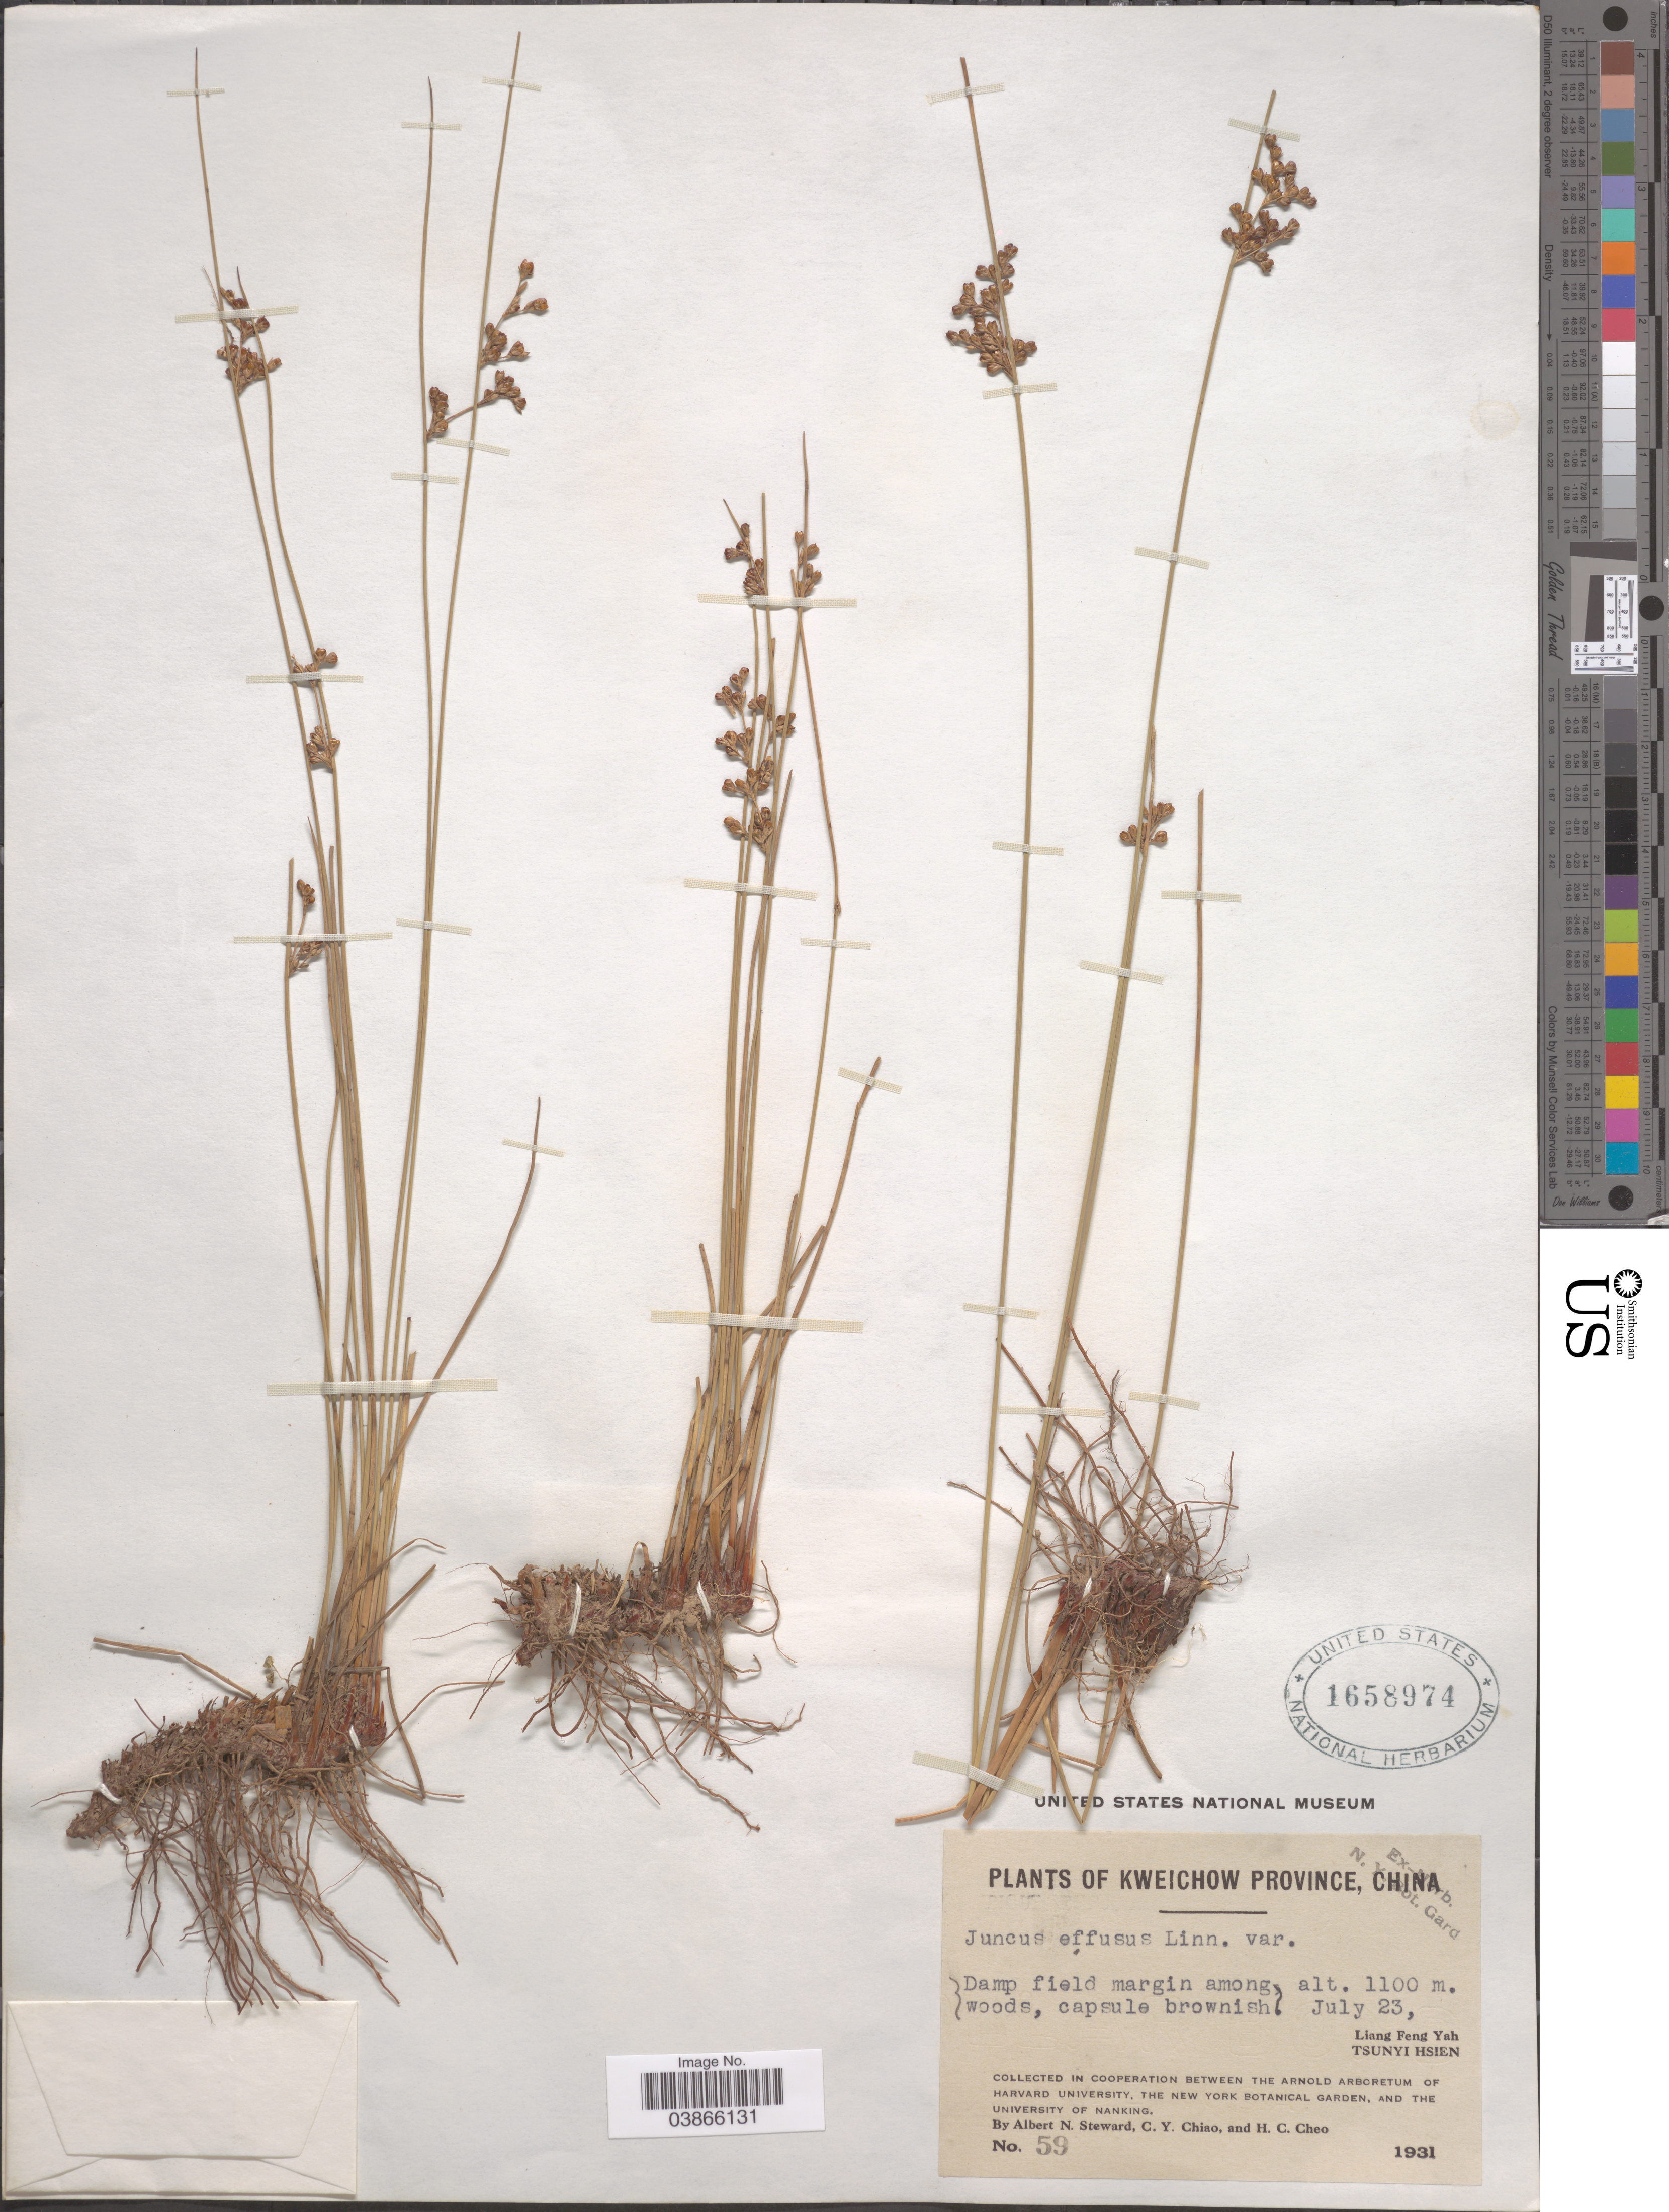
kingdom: Plantae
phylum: Tracheophyta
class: Liliopsida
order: Poales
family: Juncaceae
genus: Juncus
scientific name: Juncus effusus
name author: L.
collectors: A. N. Steward, C. Y. Chiao & H. Cheo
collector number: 59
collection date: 1931-07-23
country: China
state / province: Guizhou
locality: Kweichow Province. Liang Feng Yah, Tsunyi Hsien.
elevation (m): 1100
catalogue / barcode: US 1658974